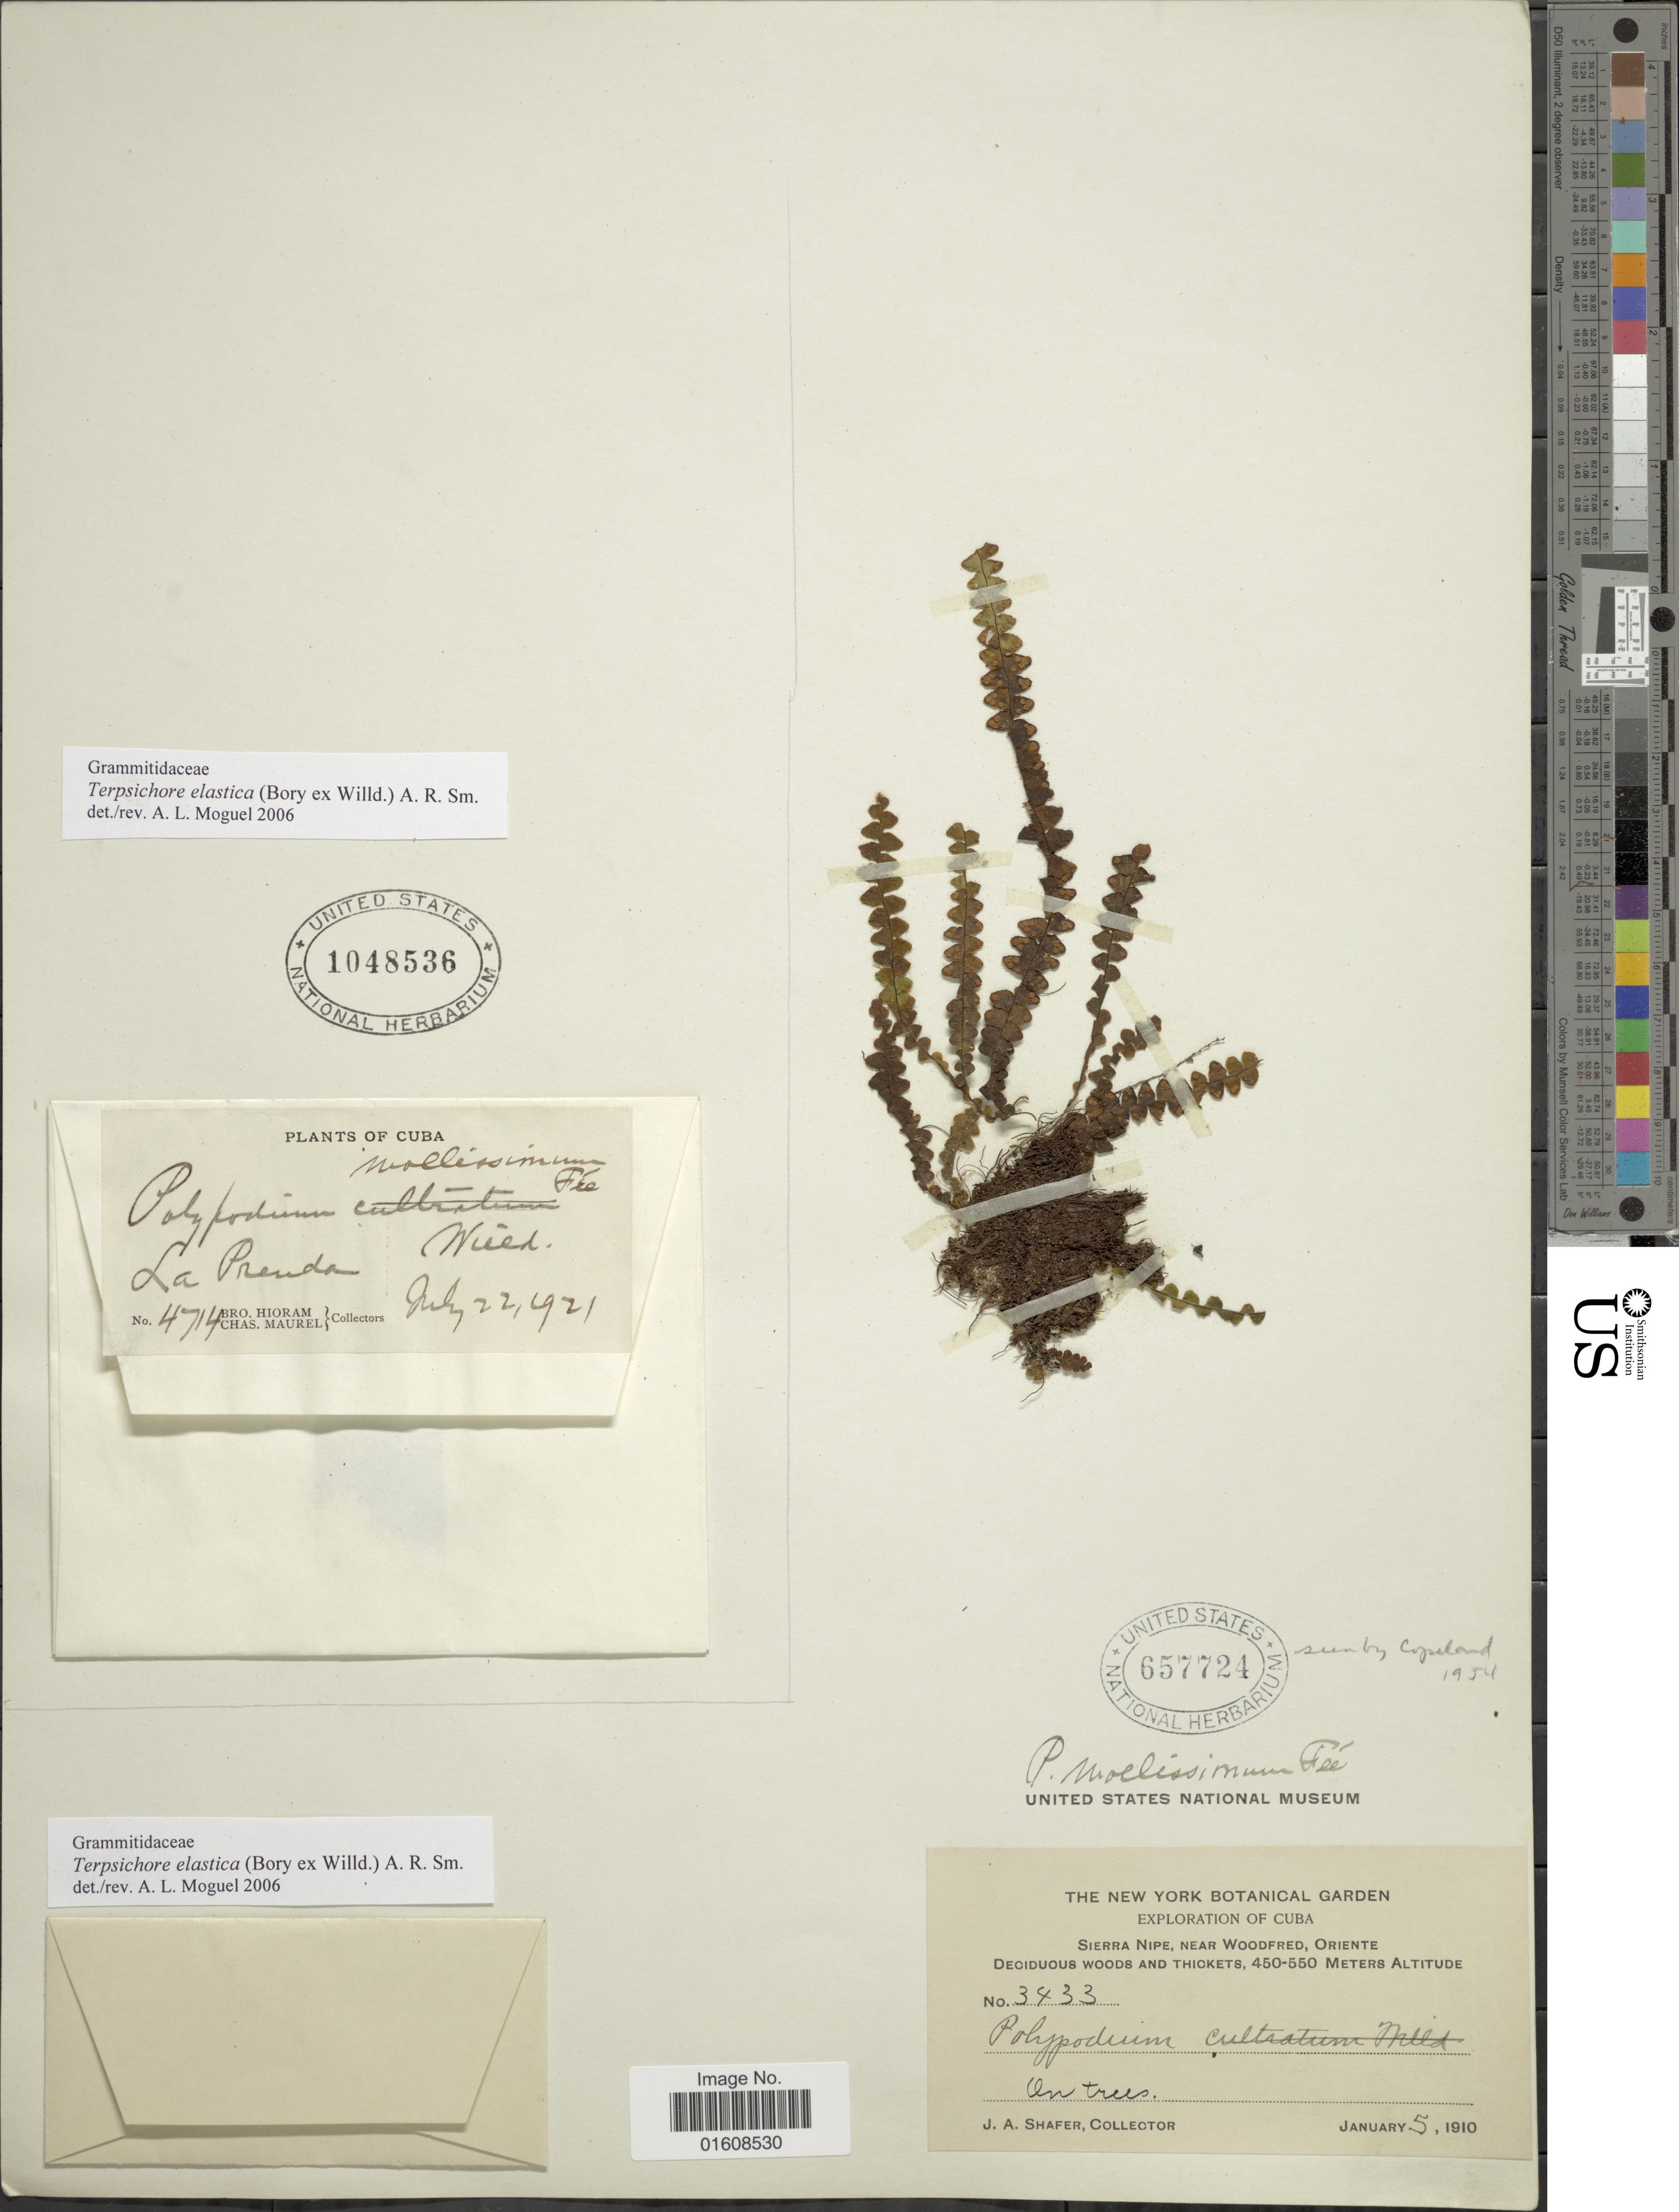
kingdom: Plantae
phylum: Tracheophyta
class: Polypodiopsida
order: Polypodiales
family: Polypodiaceae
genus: Alansmia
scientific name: Alansmia elastica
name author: (Bory ex Willd.) Moguel & M. Kessler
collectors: Bro. Hioram & C. Maurel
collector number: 4714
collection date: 1921-07-22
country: Cuba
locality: La Prenda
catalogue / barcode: US 1048536-2